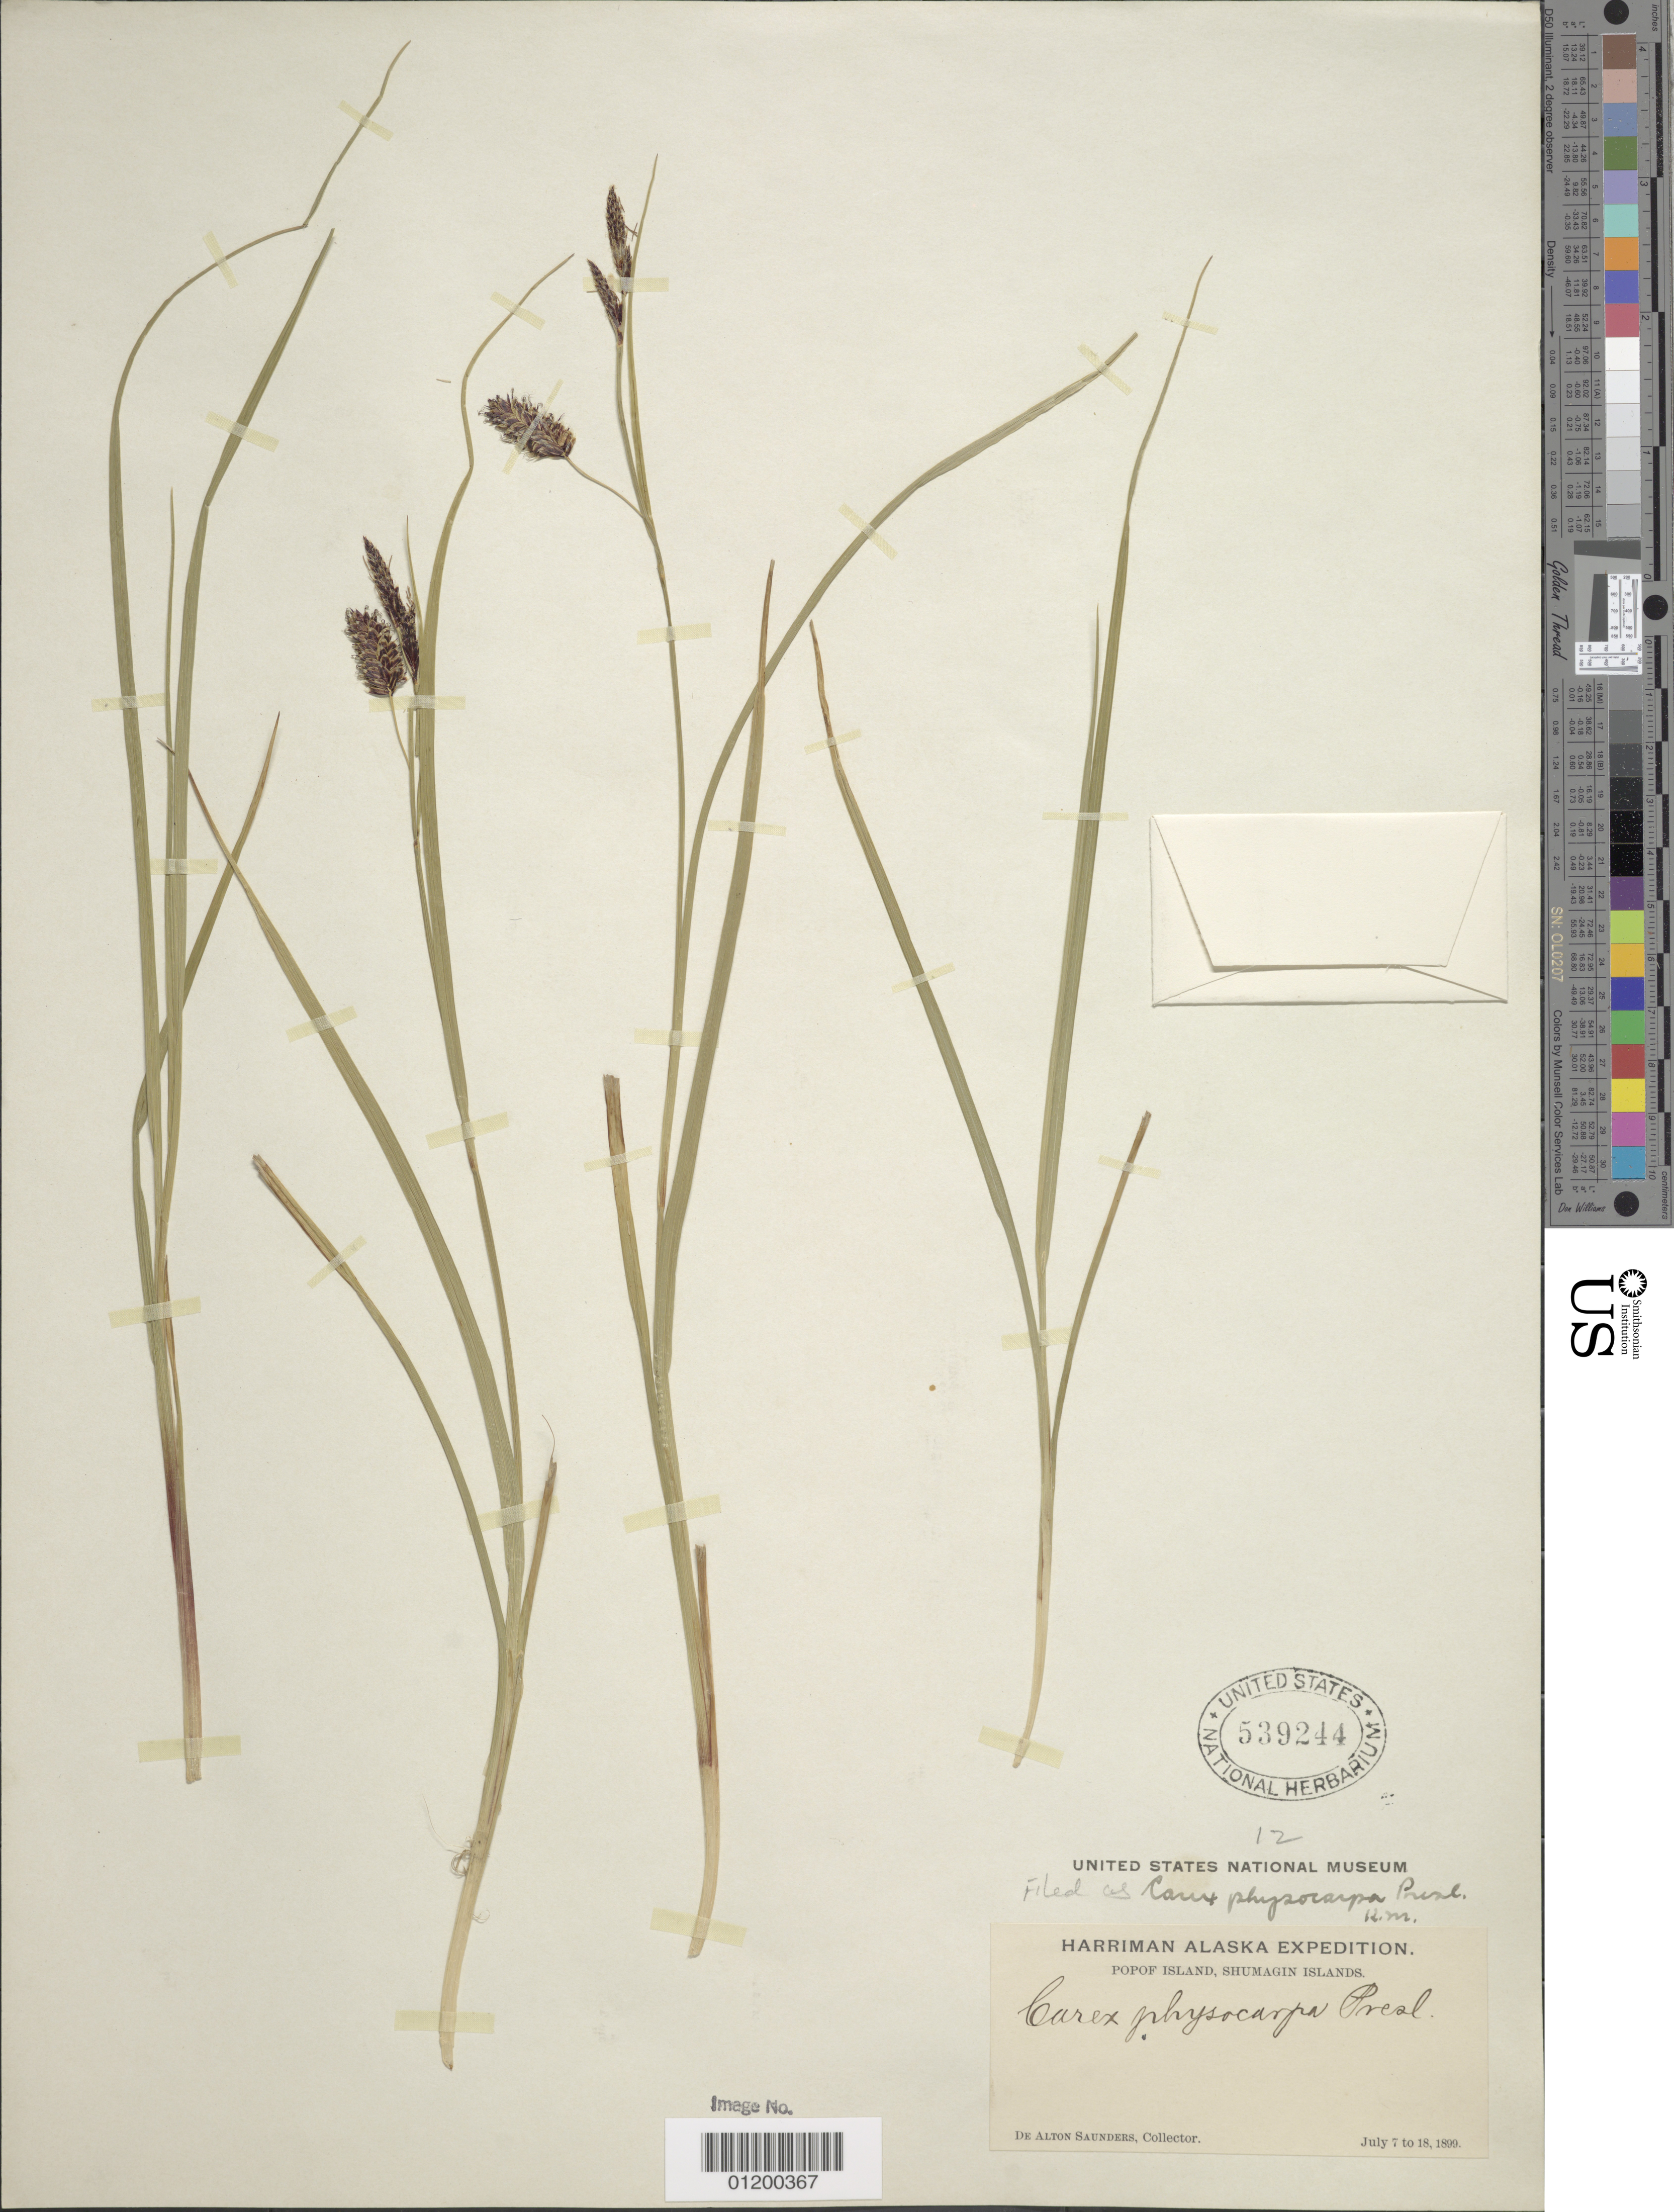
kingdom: Plantae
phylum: Tracheophyta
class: Liliopsida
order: Poales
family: Cyperaceae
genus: Carex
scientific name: Carex saxatilis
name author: L.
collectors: D. A. Saunders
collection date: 1899-07-07/1899-07-18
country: United States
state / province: Alaska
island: Popof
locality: Popof Island, Shumagin Islands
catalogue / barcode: US 539244